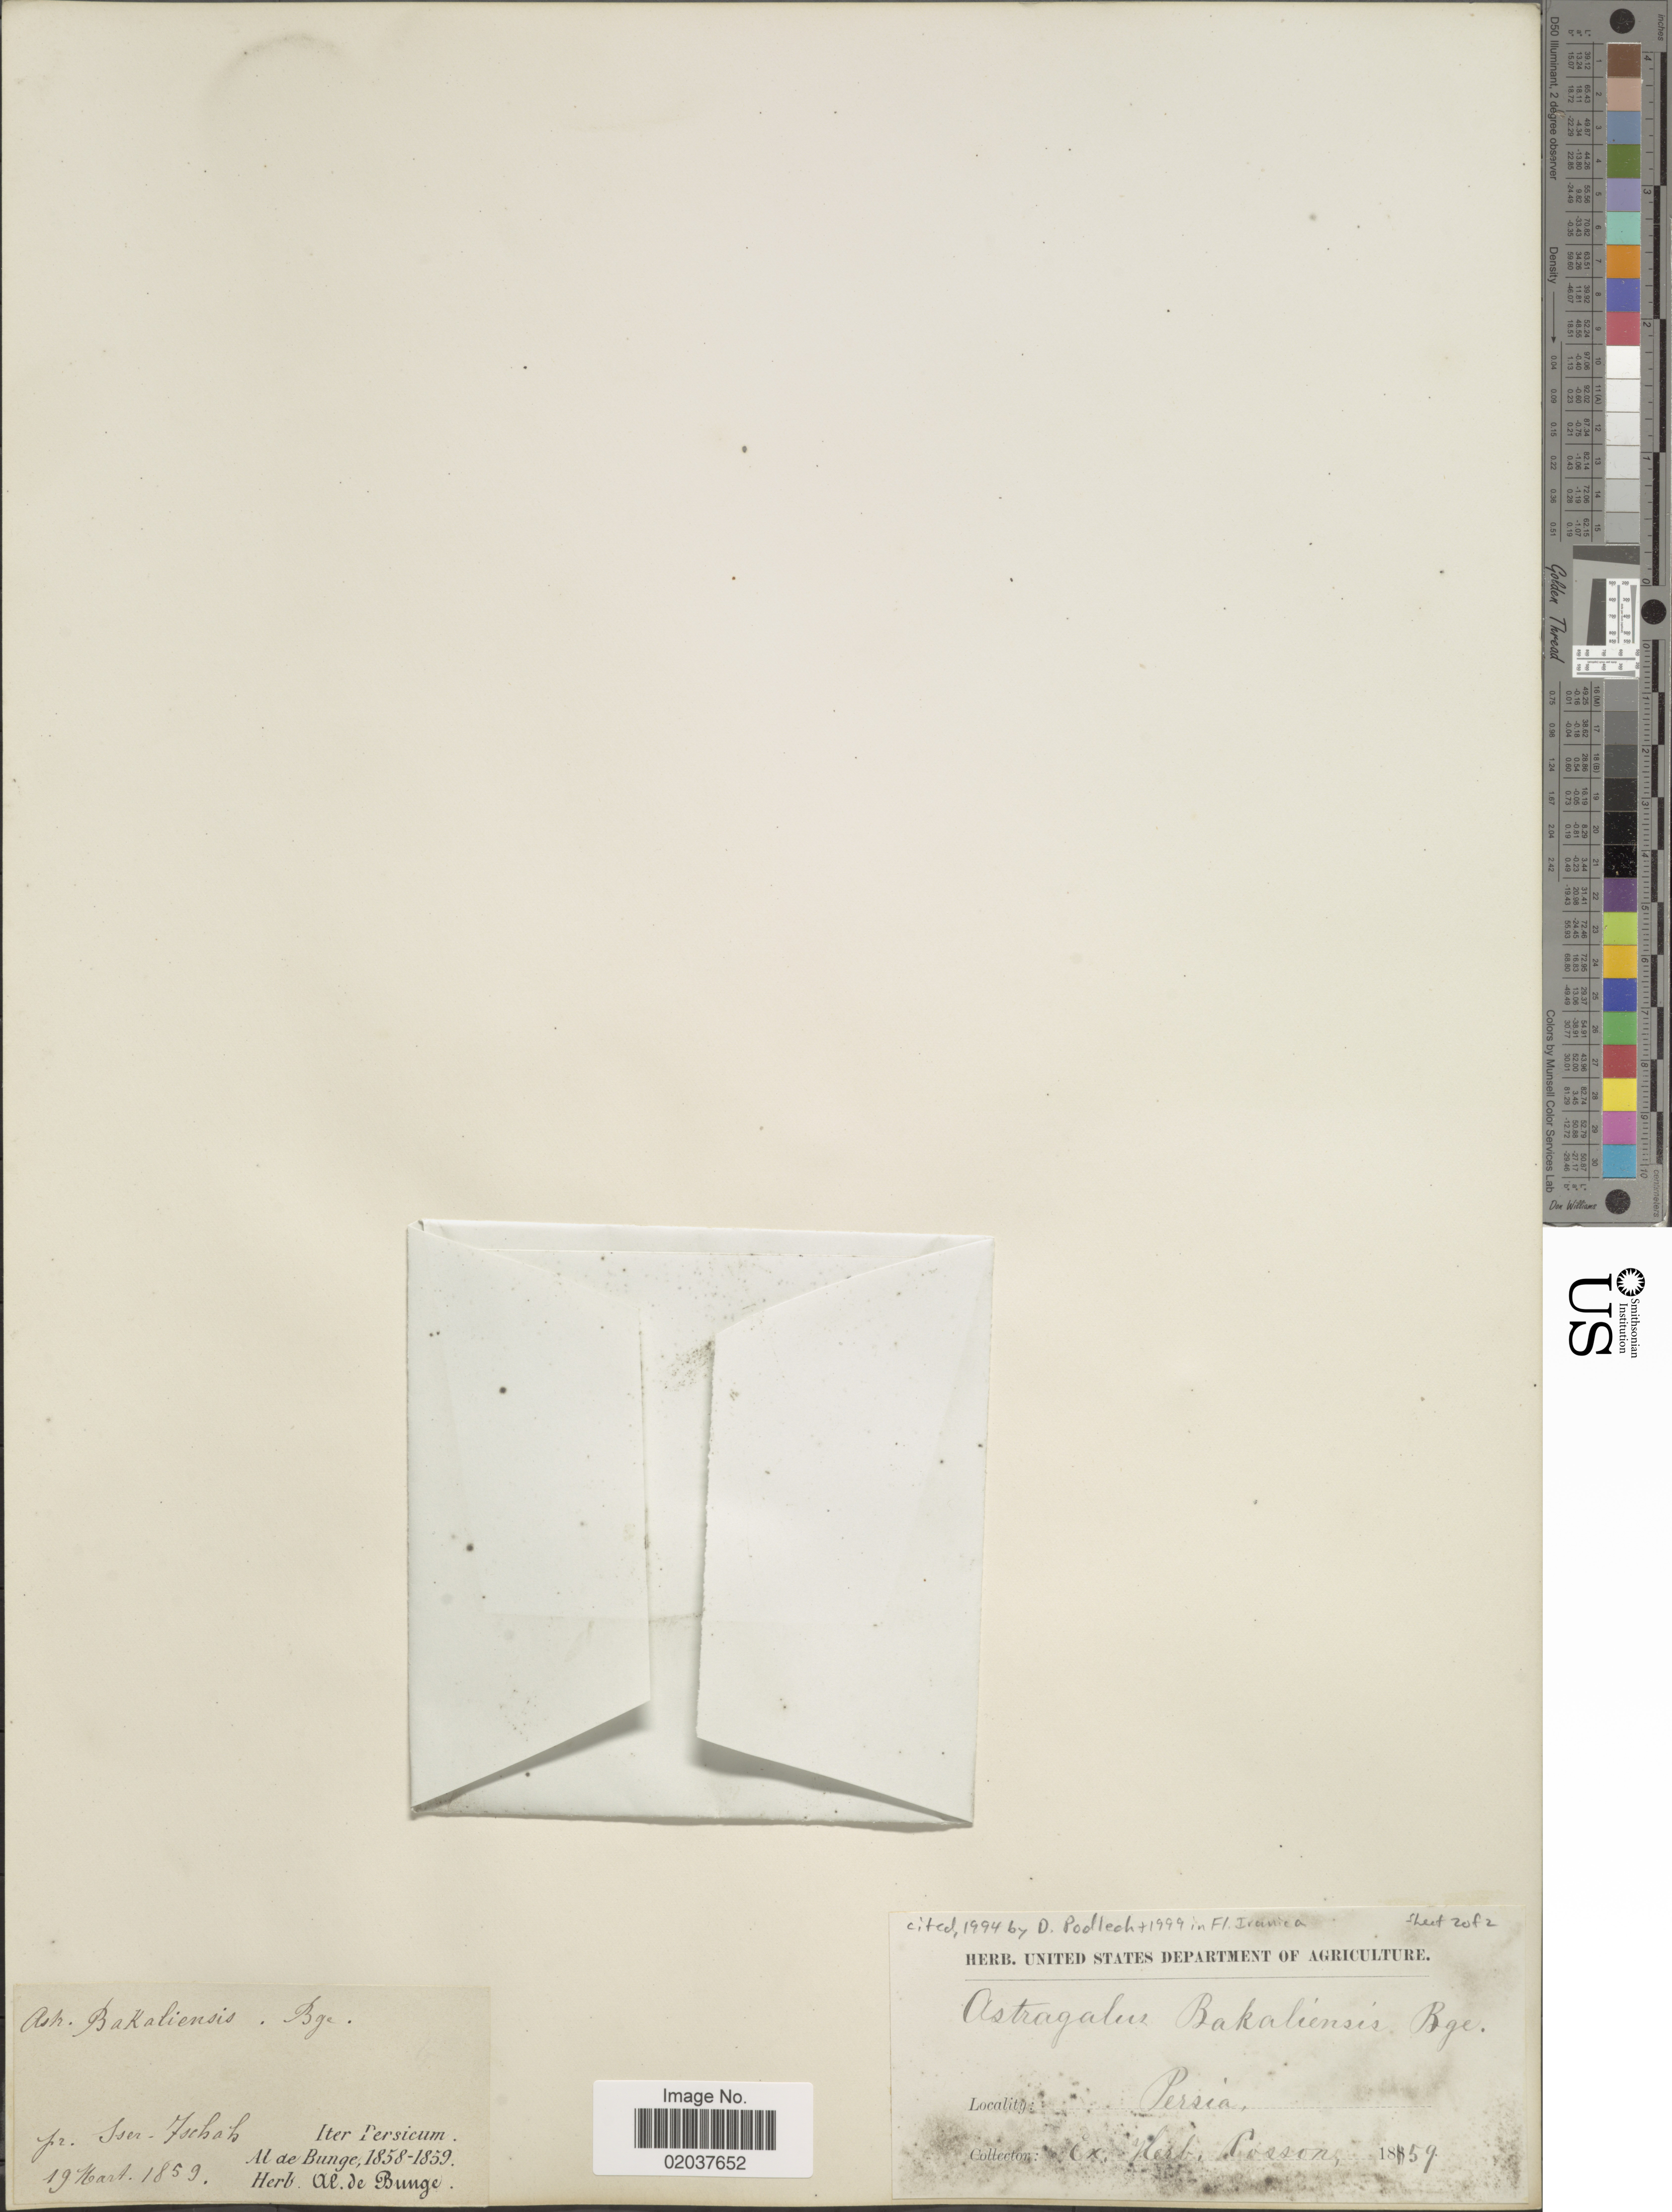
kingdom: Plantae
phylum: Tracheophyta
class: Magnoliopsida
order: Fabales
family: Fabaceae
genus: Astragalus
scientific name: Astragalus bakaliensis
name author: Bunge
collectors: A. de Bunge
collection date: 1859-03-19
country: Iran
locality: Pr. Iser-Tschaih, Persicum [interpreted]